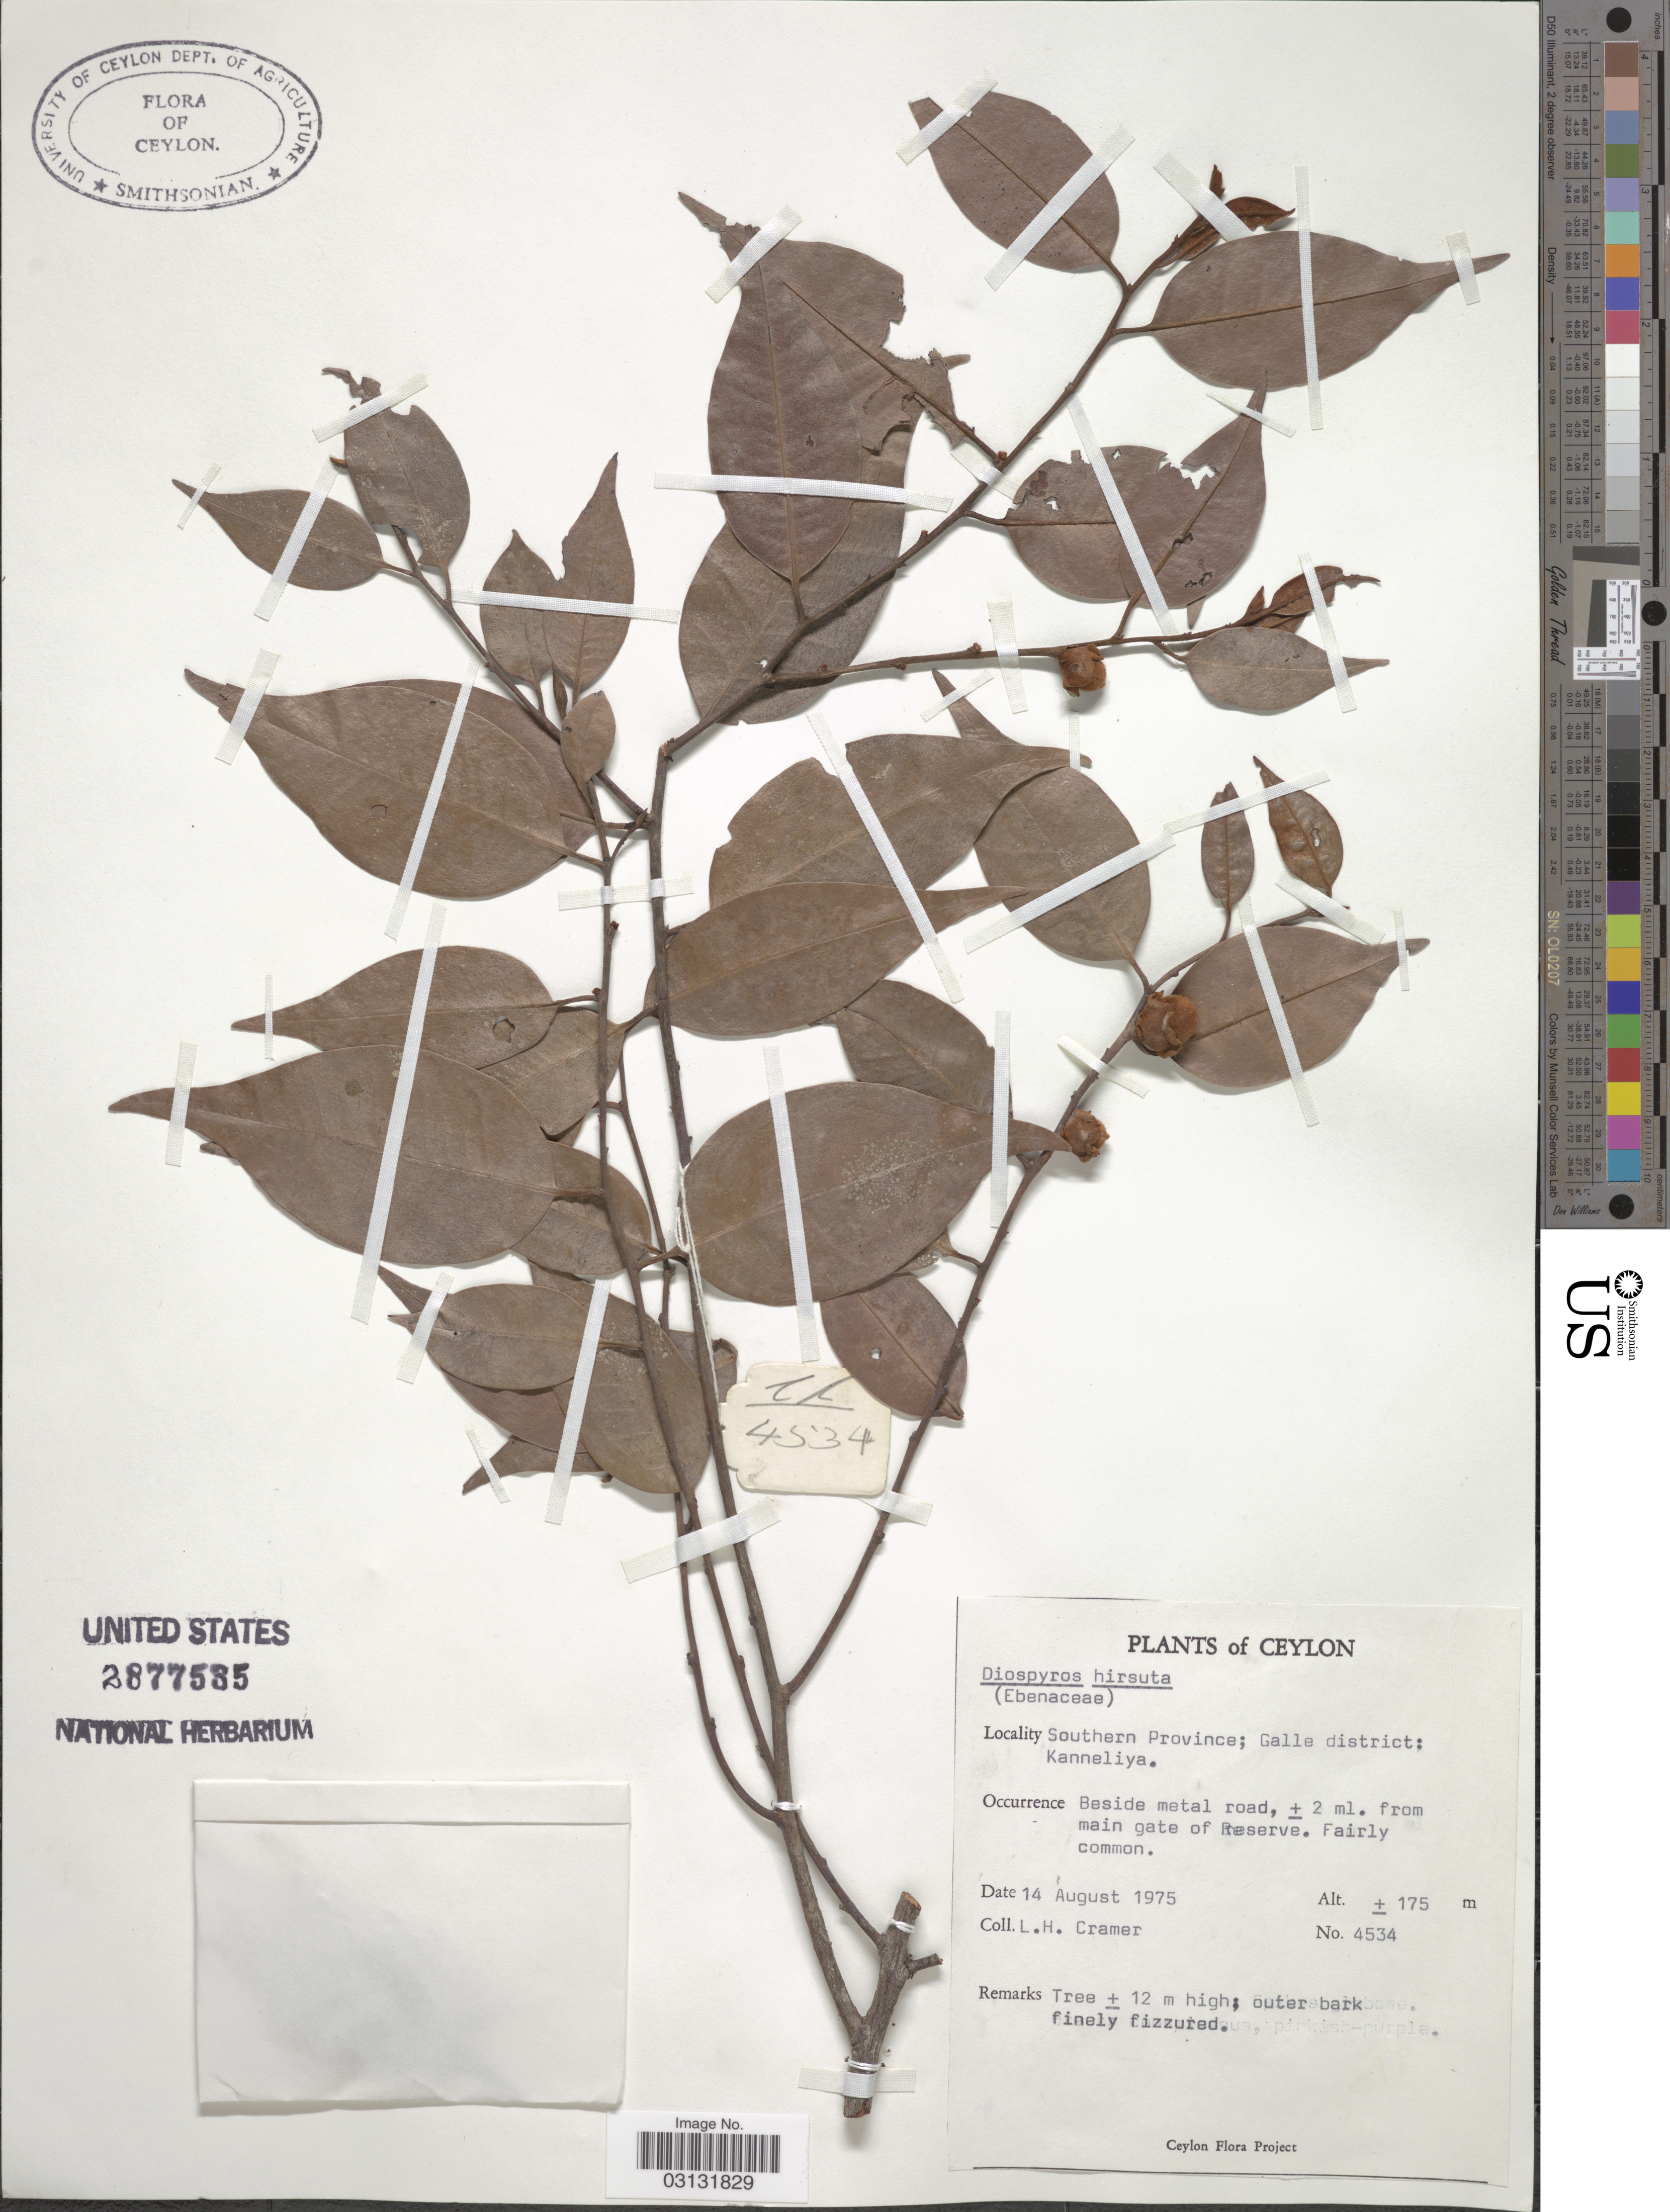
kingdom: Plantae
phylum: Tracheophyta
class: Magnoliopsida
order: Ericales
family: Ebenaceae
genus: Diospyros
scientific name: Diospyros hirsuta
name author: L. f.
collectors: L. H. Cramer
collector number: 4534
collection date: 1975-08-14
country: Sri Lanka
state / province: Southern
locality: Ceylon. Southern Province; Galle district; Kanneliya. Beside metal road, ± 2 ml. from main gate of Reserve.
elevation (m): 175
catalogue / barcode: US 2877535